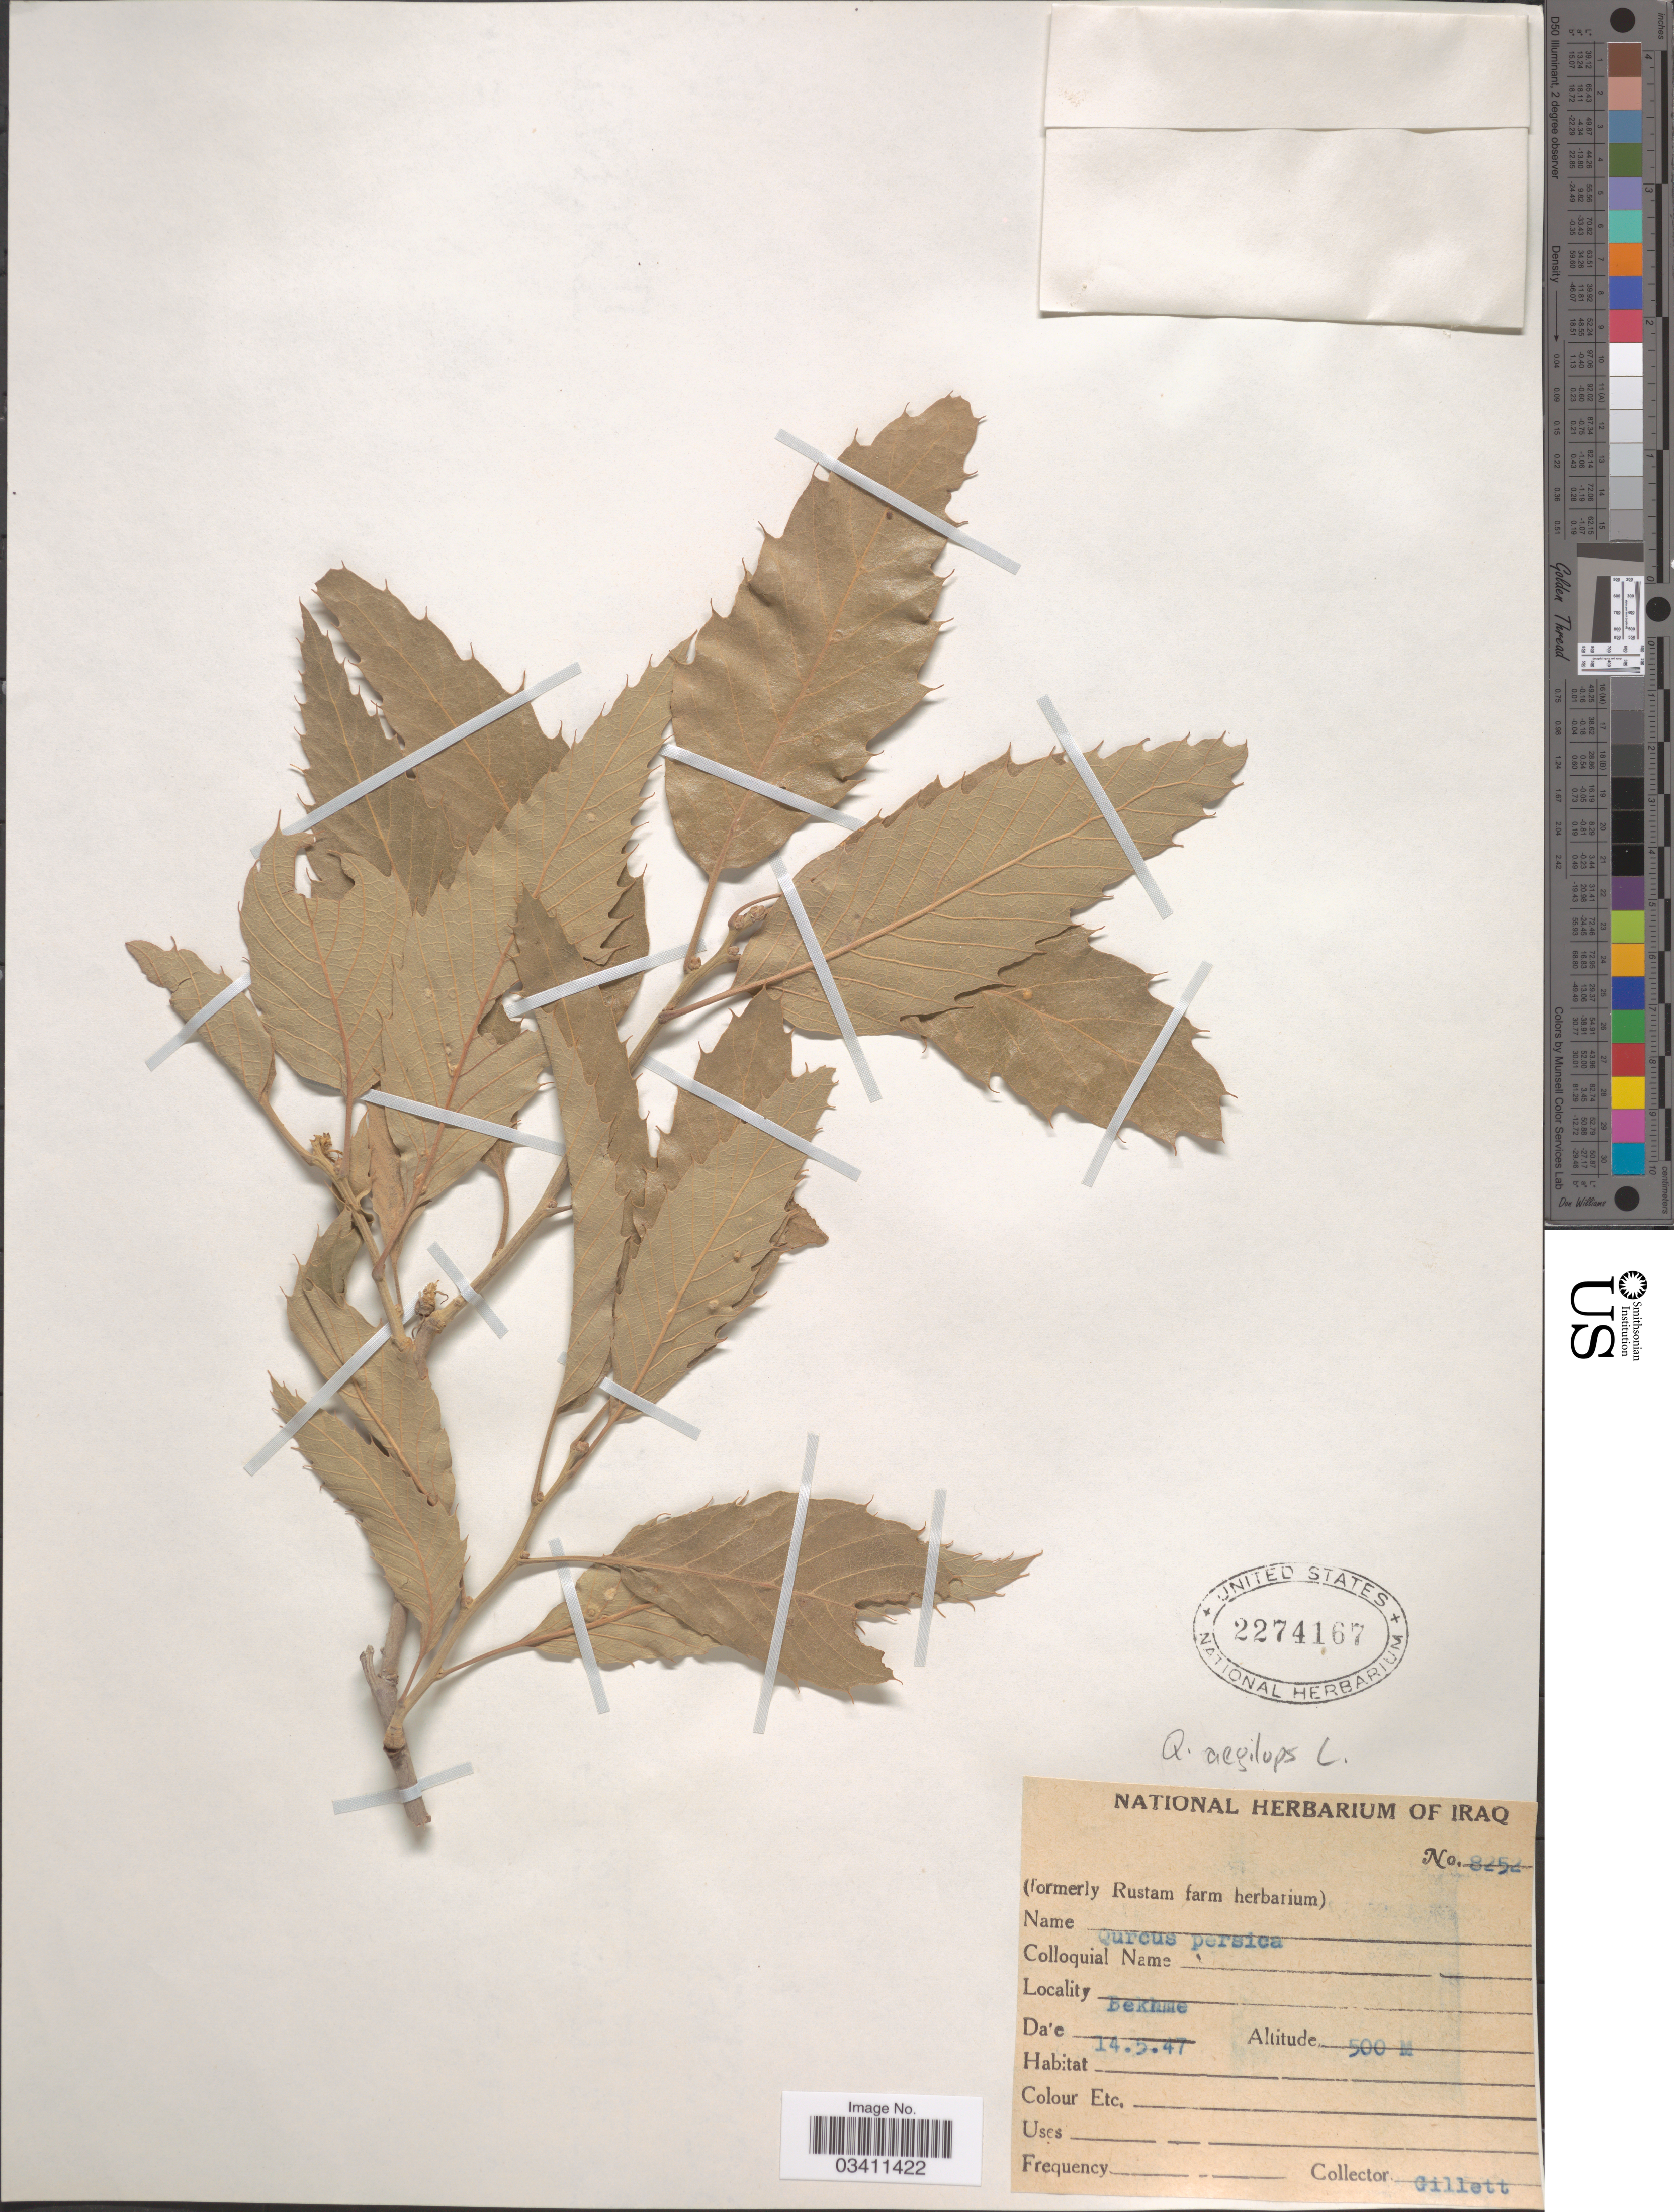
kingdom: Plantae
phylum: Tracheophyta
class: Magnoliopsida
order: Fagales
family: Fagaceae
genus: Quercus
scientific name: Quercus aegilops L., nom. illeg.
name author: L.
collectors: Gillett, --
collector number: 8252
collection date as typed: Transcribed d/m/y: 14/5/47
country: Iraq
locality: Bekhme.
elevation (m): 500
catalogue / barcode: US 2274167